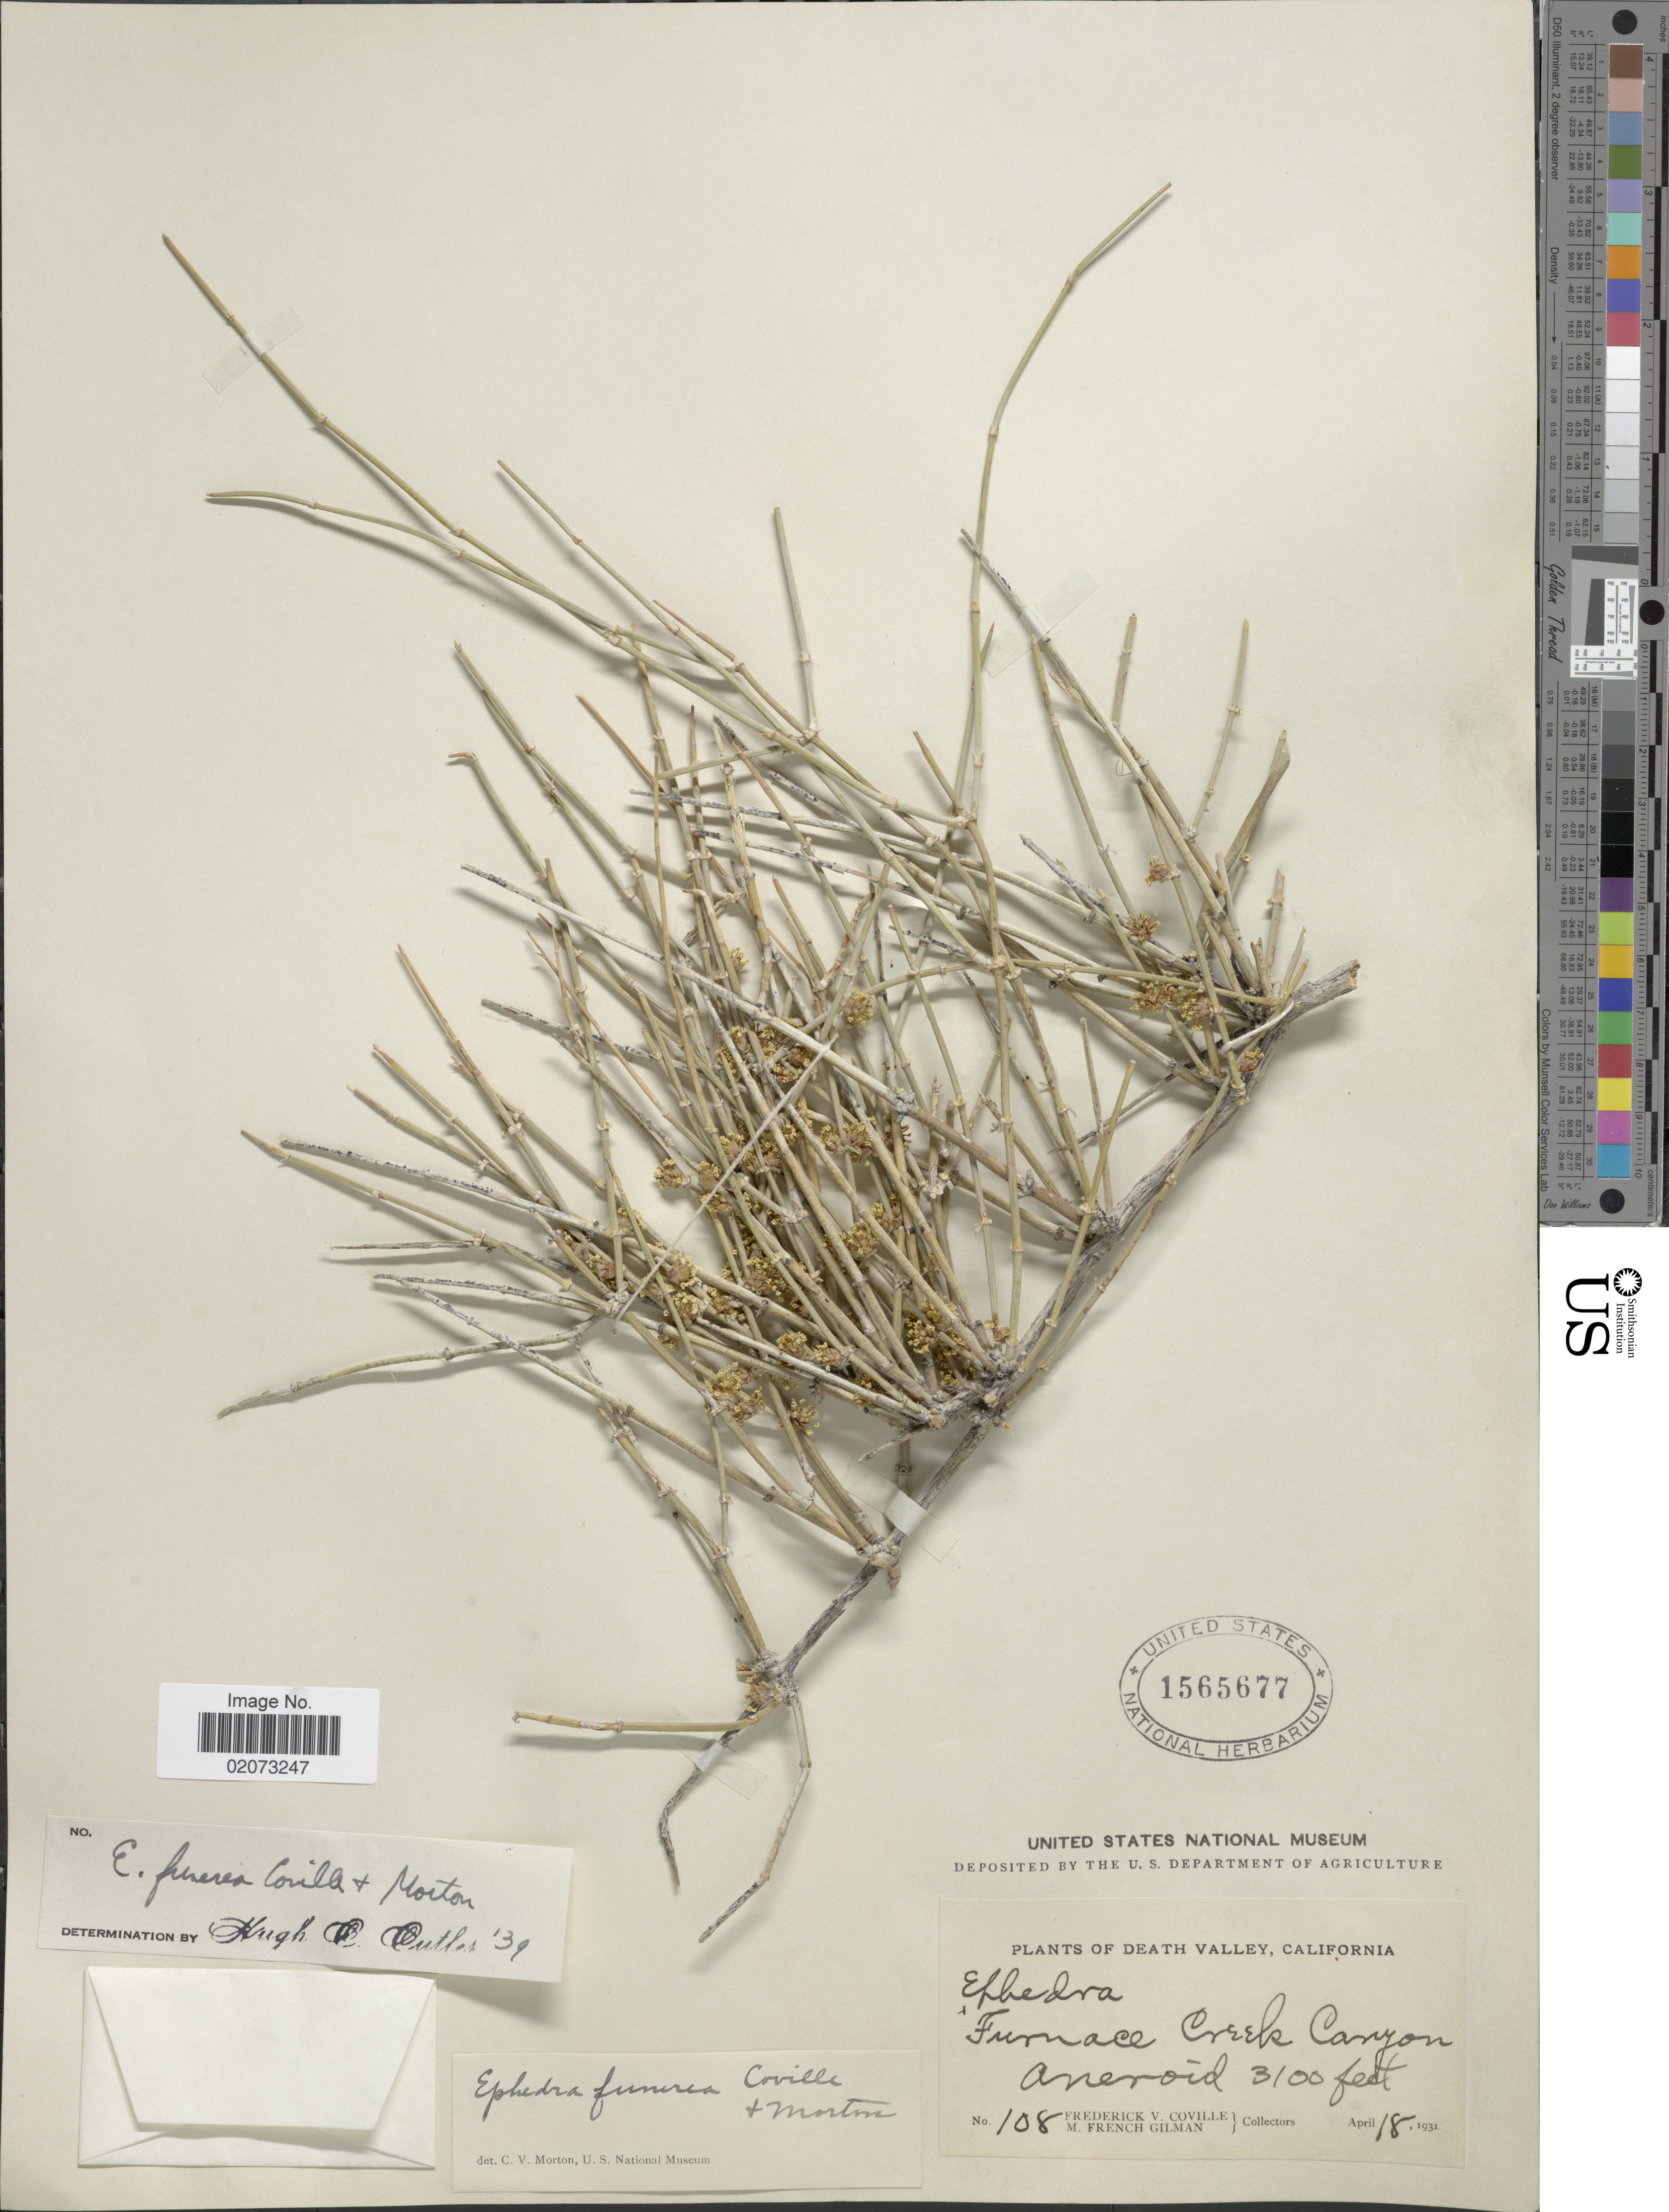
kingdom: Plantae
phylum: Tracheophyta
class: Gnetopsida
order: Ephedrales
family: Ephedraceae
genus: Ephedra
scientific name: Ephedra funerea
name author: Coville & C.V. Morton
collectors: F. V. Coville & M. F. Gilman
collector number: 108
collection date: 1932-04-18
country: United States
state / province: California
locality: Death Valley. Furnace Creek Canyon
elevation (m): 945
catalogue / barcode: US 1565677